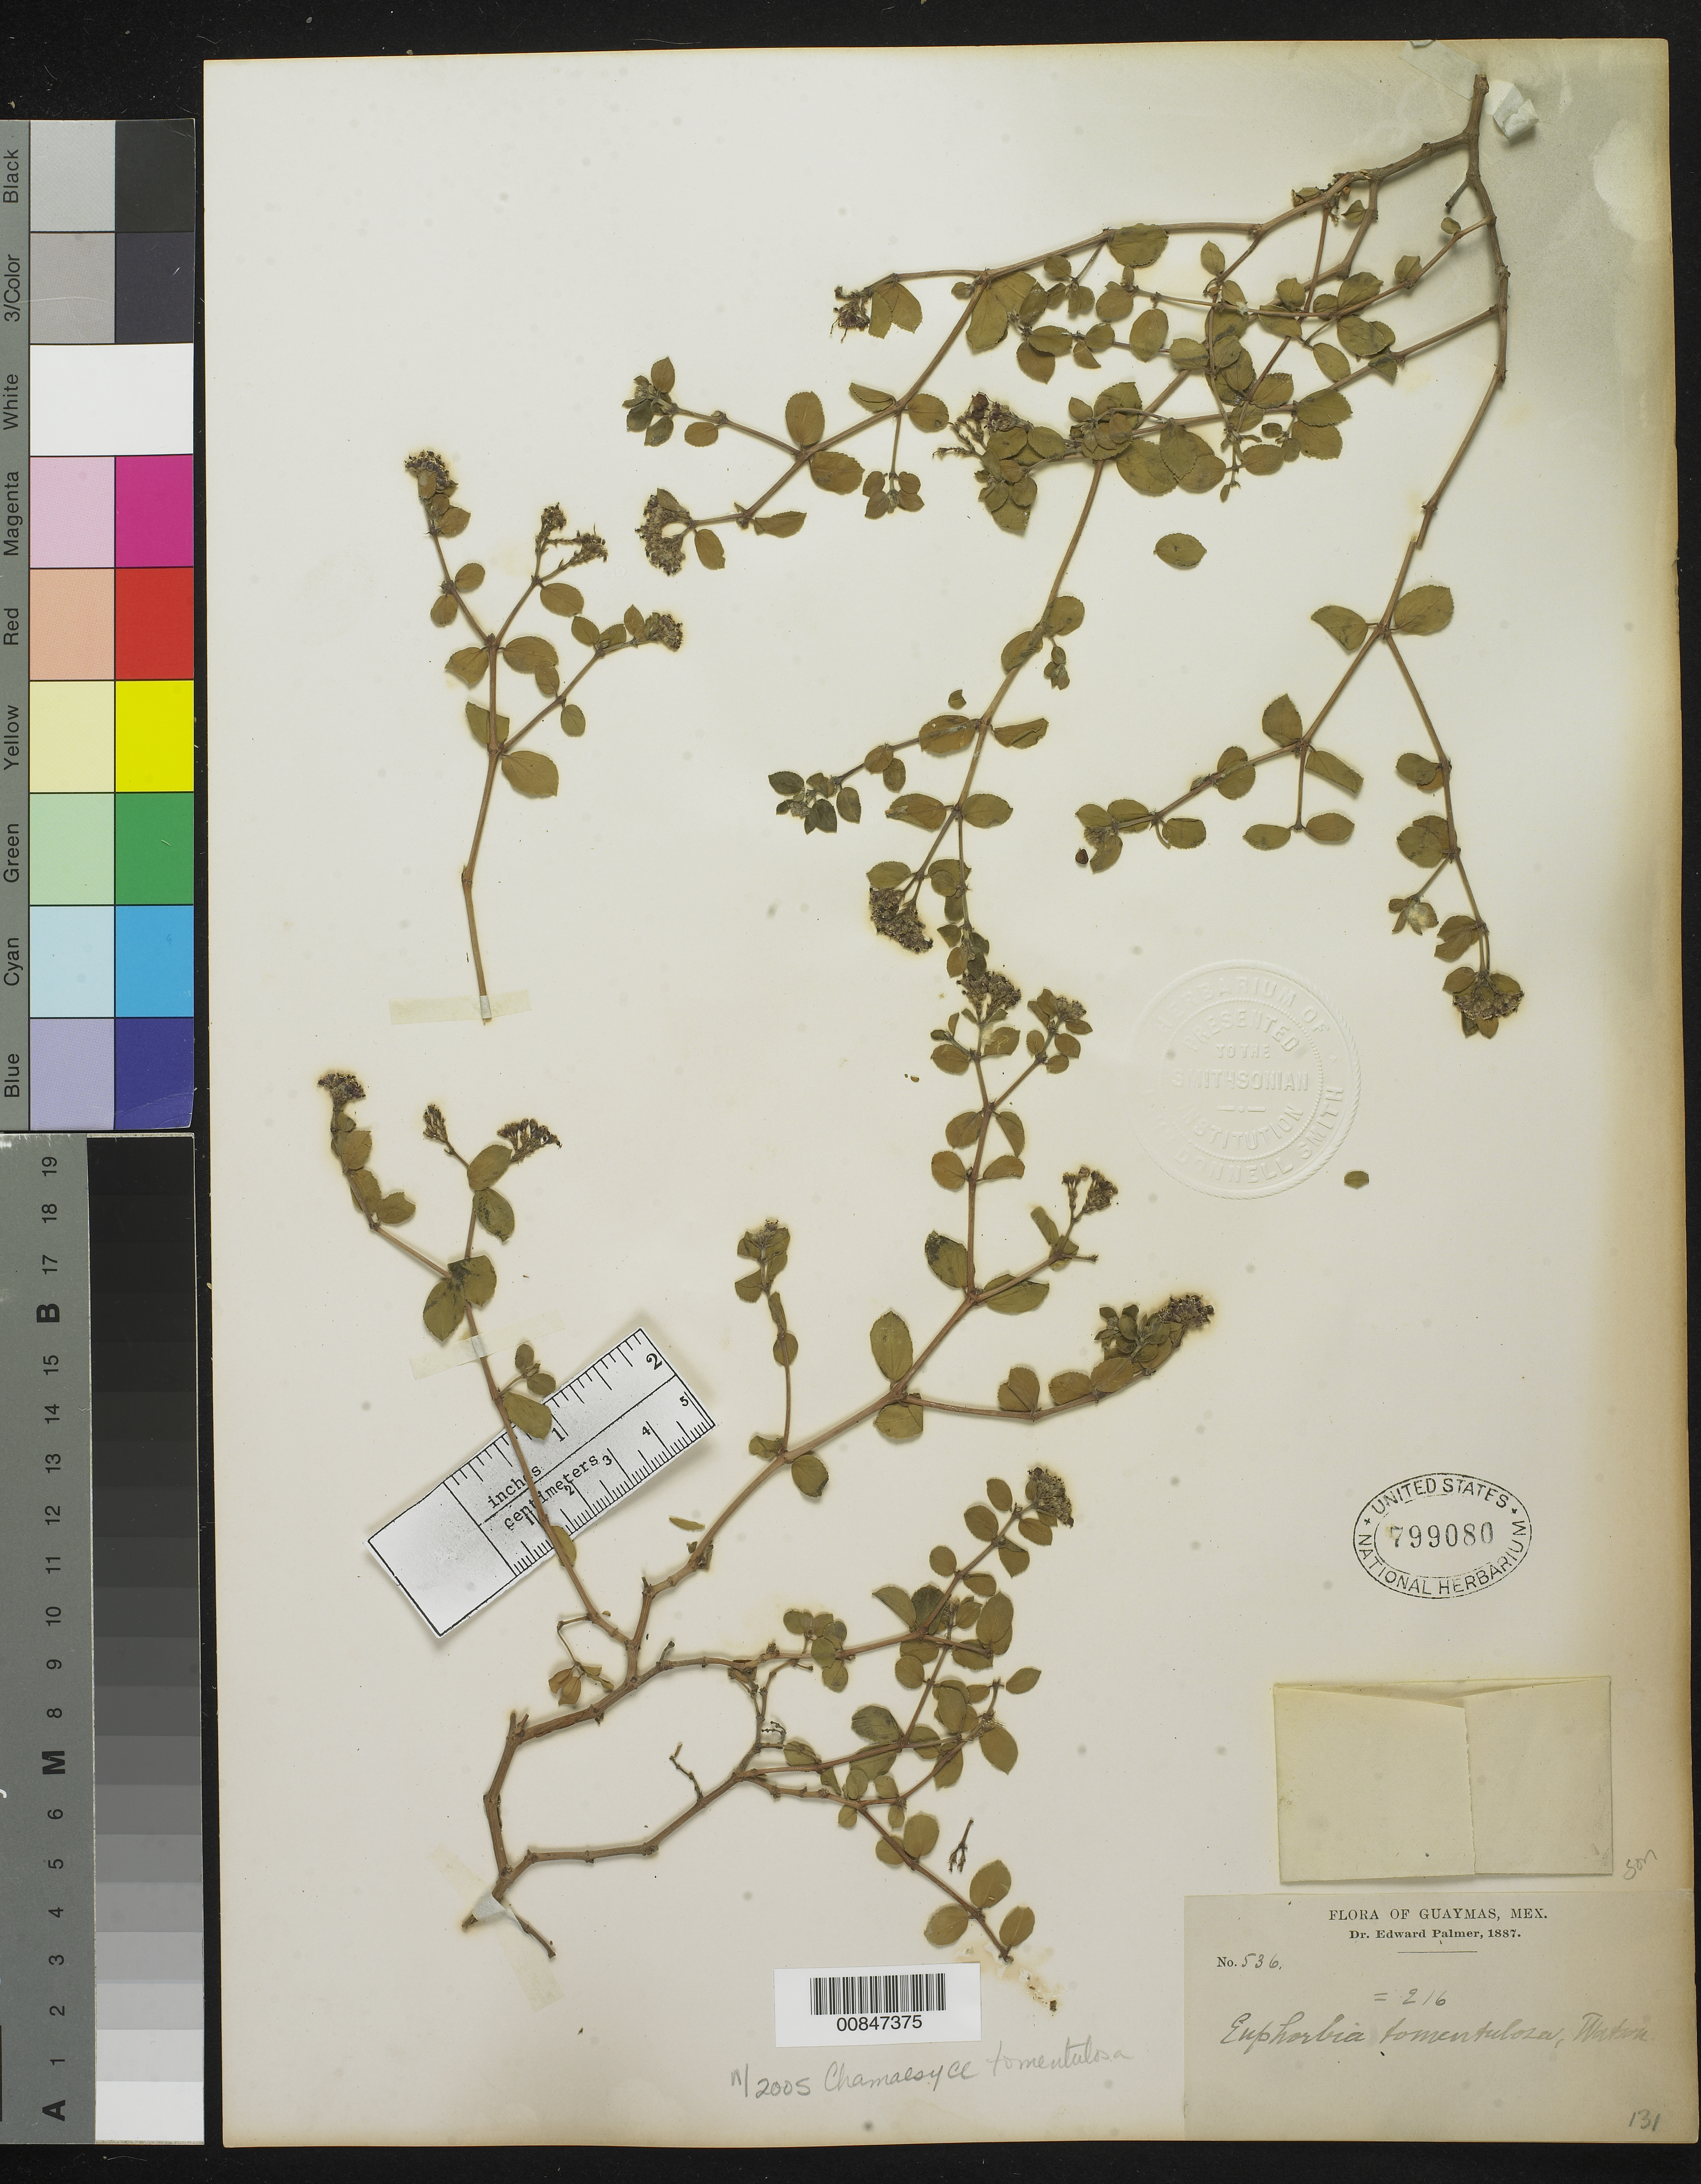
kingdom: Plantae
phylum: Tracheophyta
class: Magnoliopsida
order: Malpighiales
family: Euphorbiaceae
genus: Euphorbia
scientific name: Euphorbia tomentulosa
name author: S. Watson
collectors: E. Palmer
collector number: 536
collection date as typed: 1887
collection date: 1887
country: Mexico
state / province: Sonora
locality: Guaymas, Sonora.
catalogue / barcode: US 799080